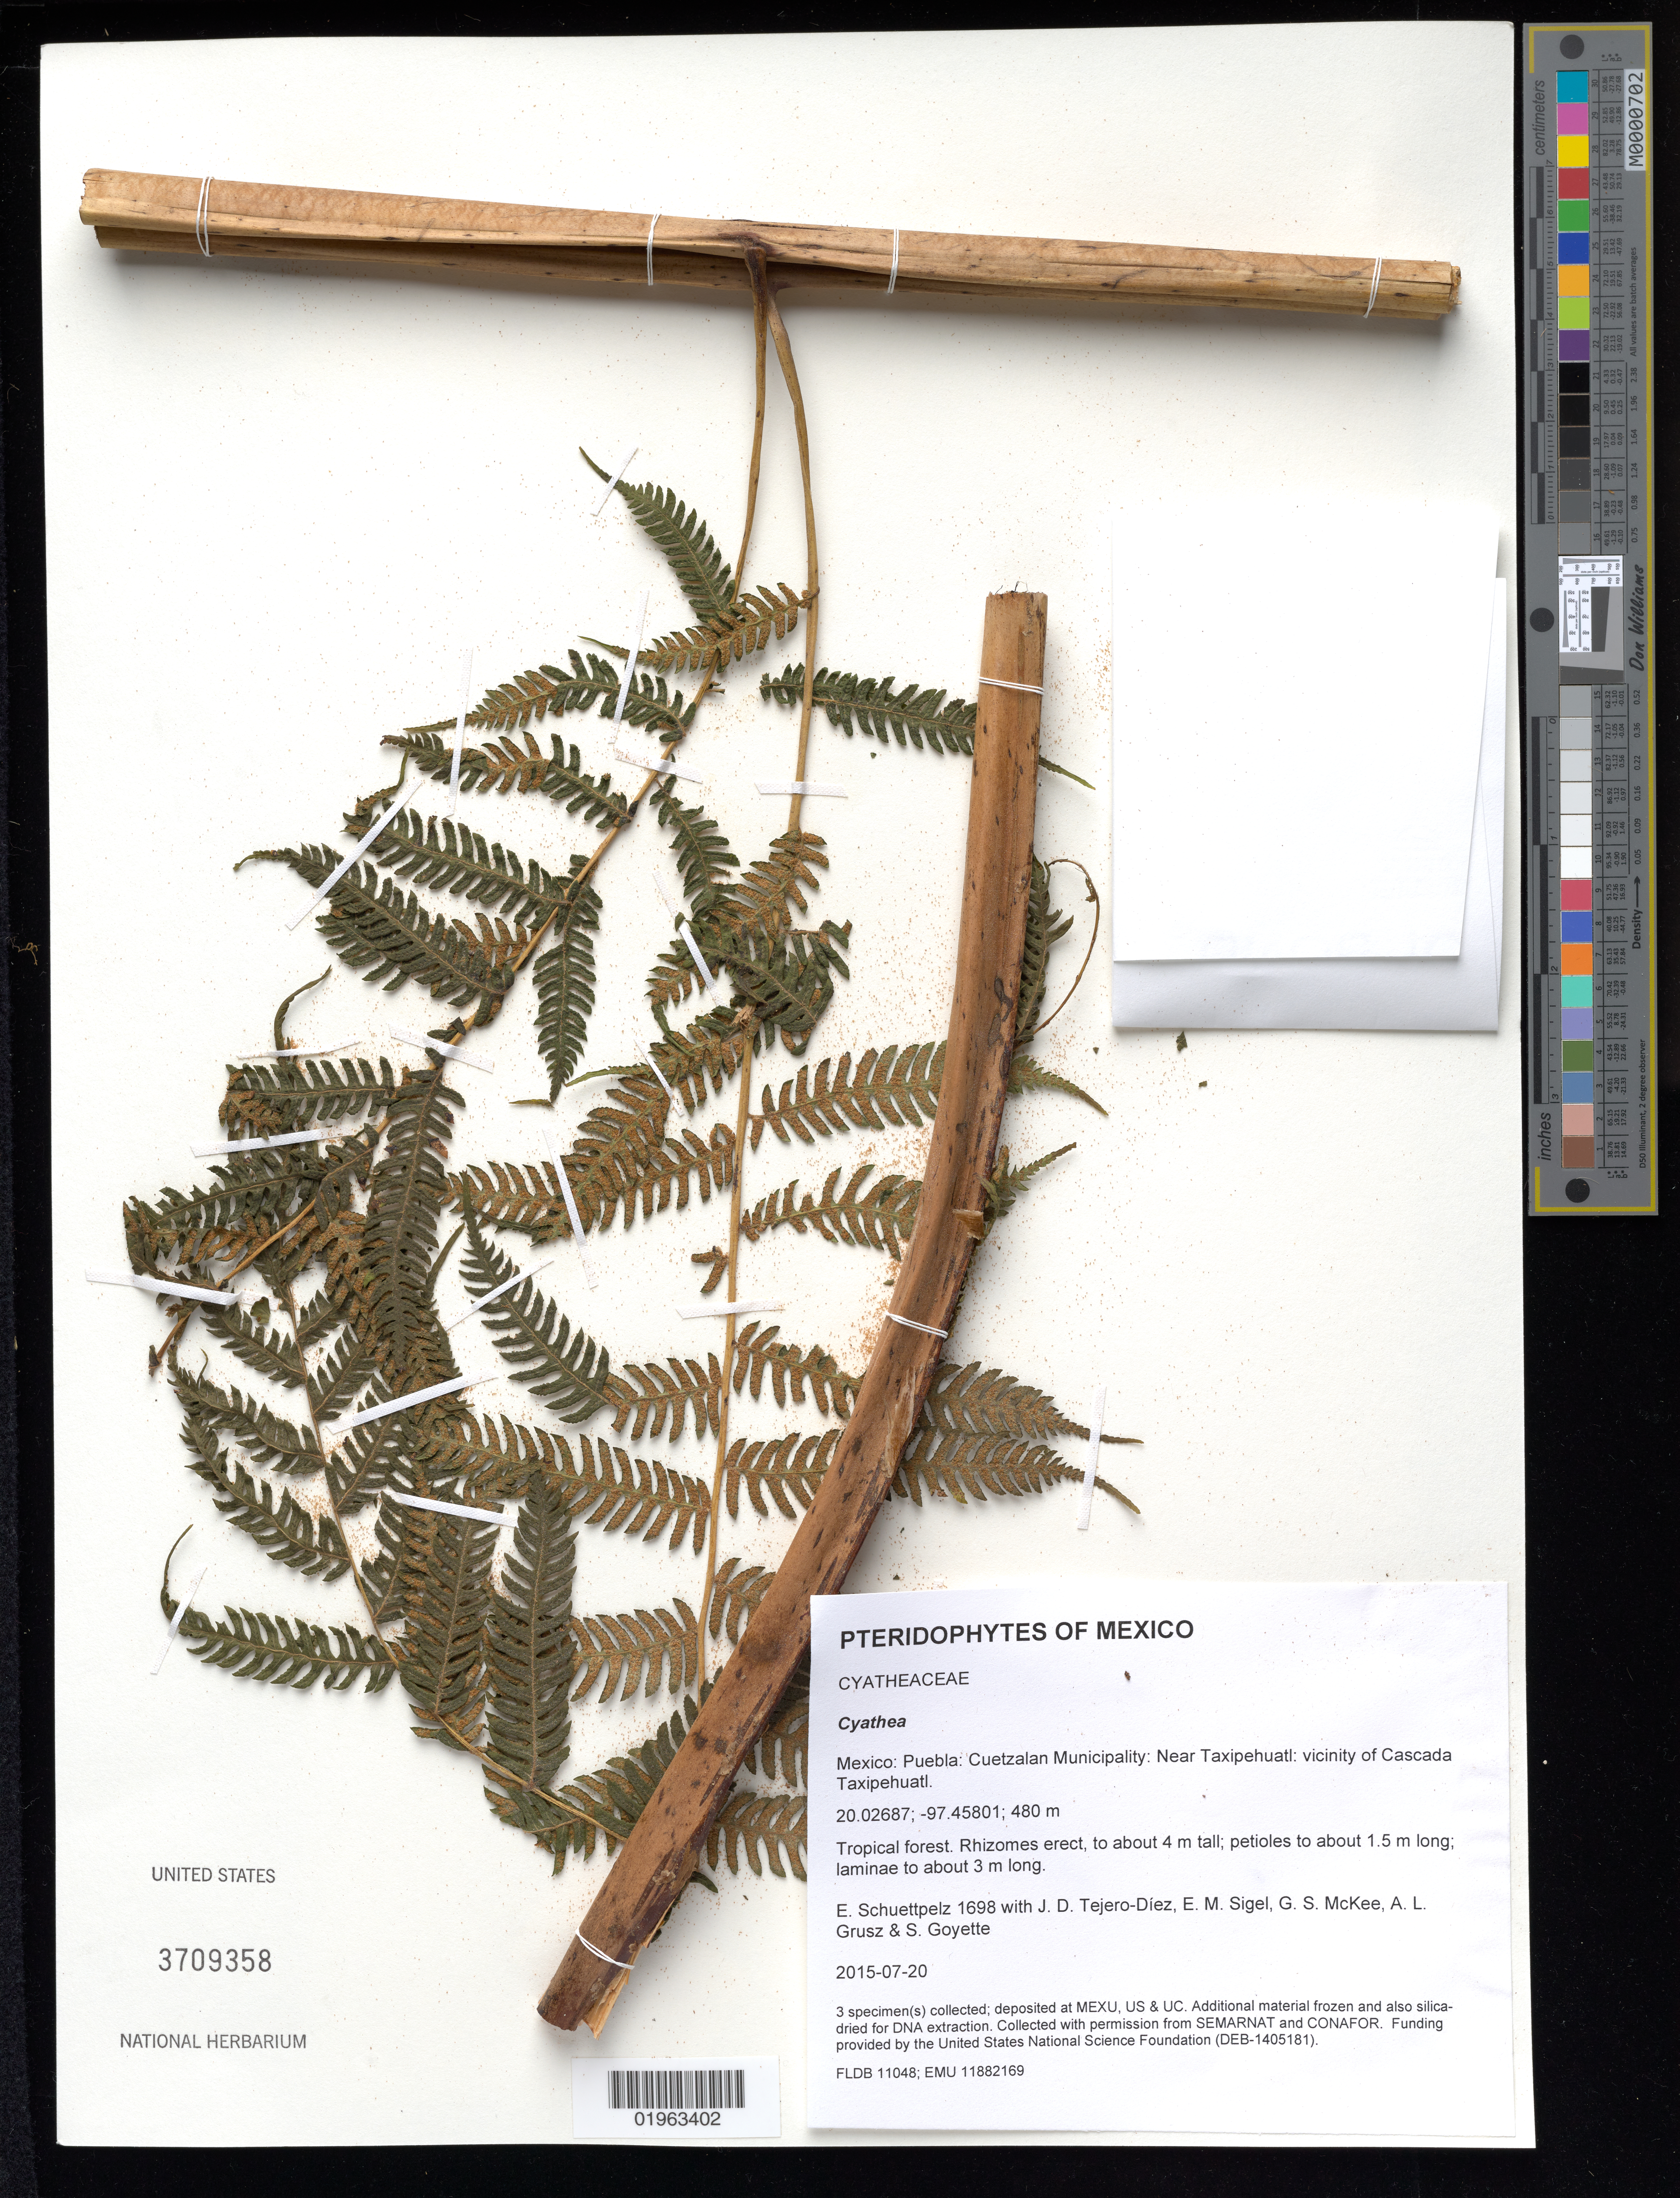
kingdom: Plantae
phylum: Tracheophyta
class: Polypodiopsida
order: Cyatheales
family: Cyatheaceae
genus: Cyathea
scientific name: Cyathea sp.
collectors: E. Schuettpelz, D. Tejero-Díez, E. M. Sigel, G. S. McKee & A. Grusz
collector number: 1698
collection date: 2015-07-20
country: Mexico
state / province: Puebla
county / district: Cuetzalan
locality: Near Taxipehuatl: vicinity of Cascada Taxipehuatl.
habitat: Tropical forest.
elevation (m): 480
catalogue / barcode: US 3709358